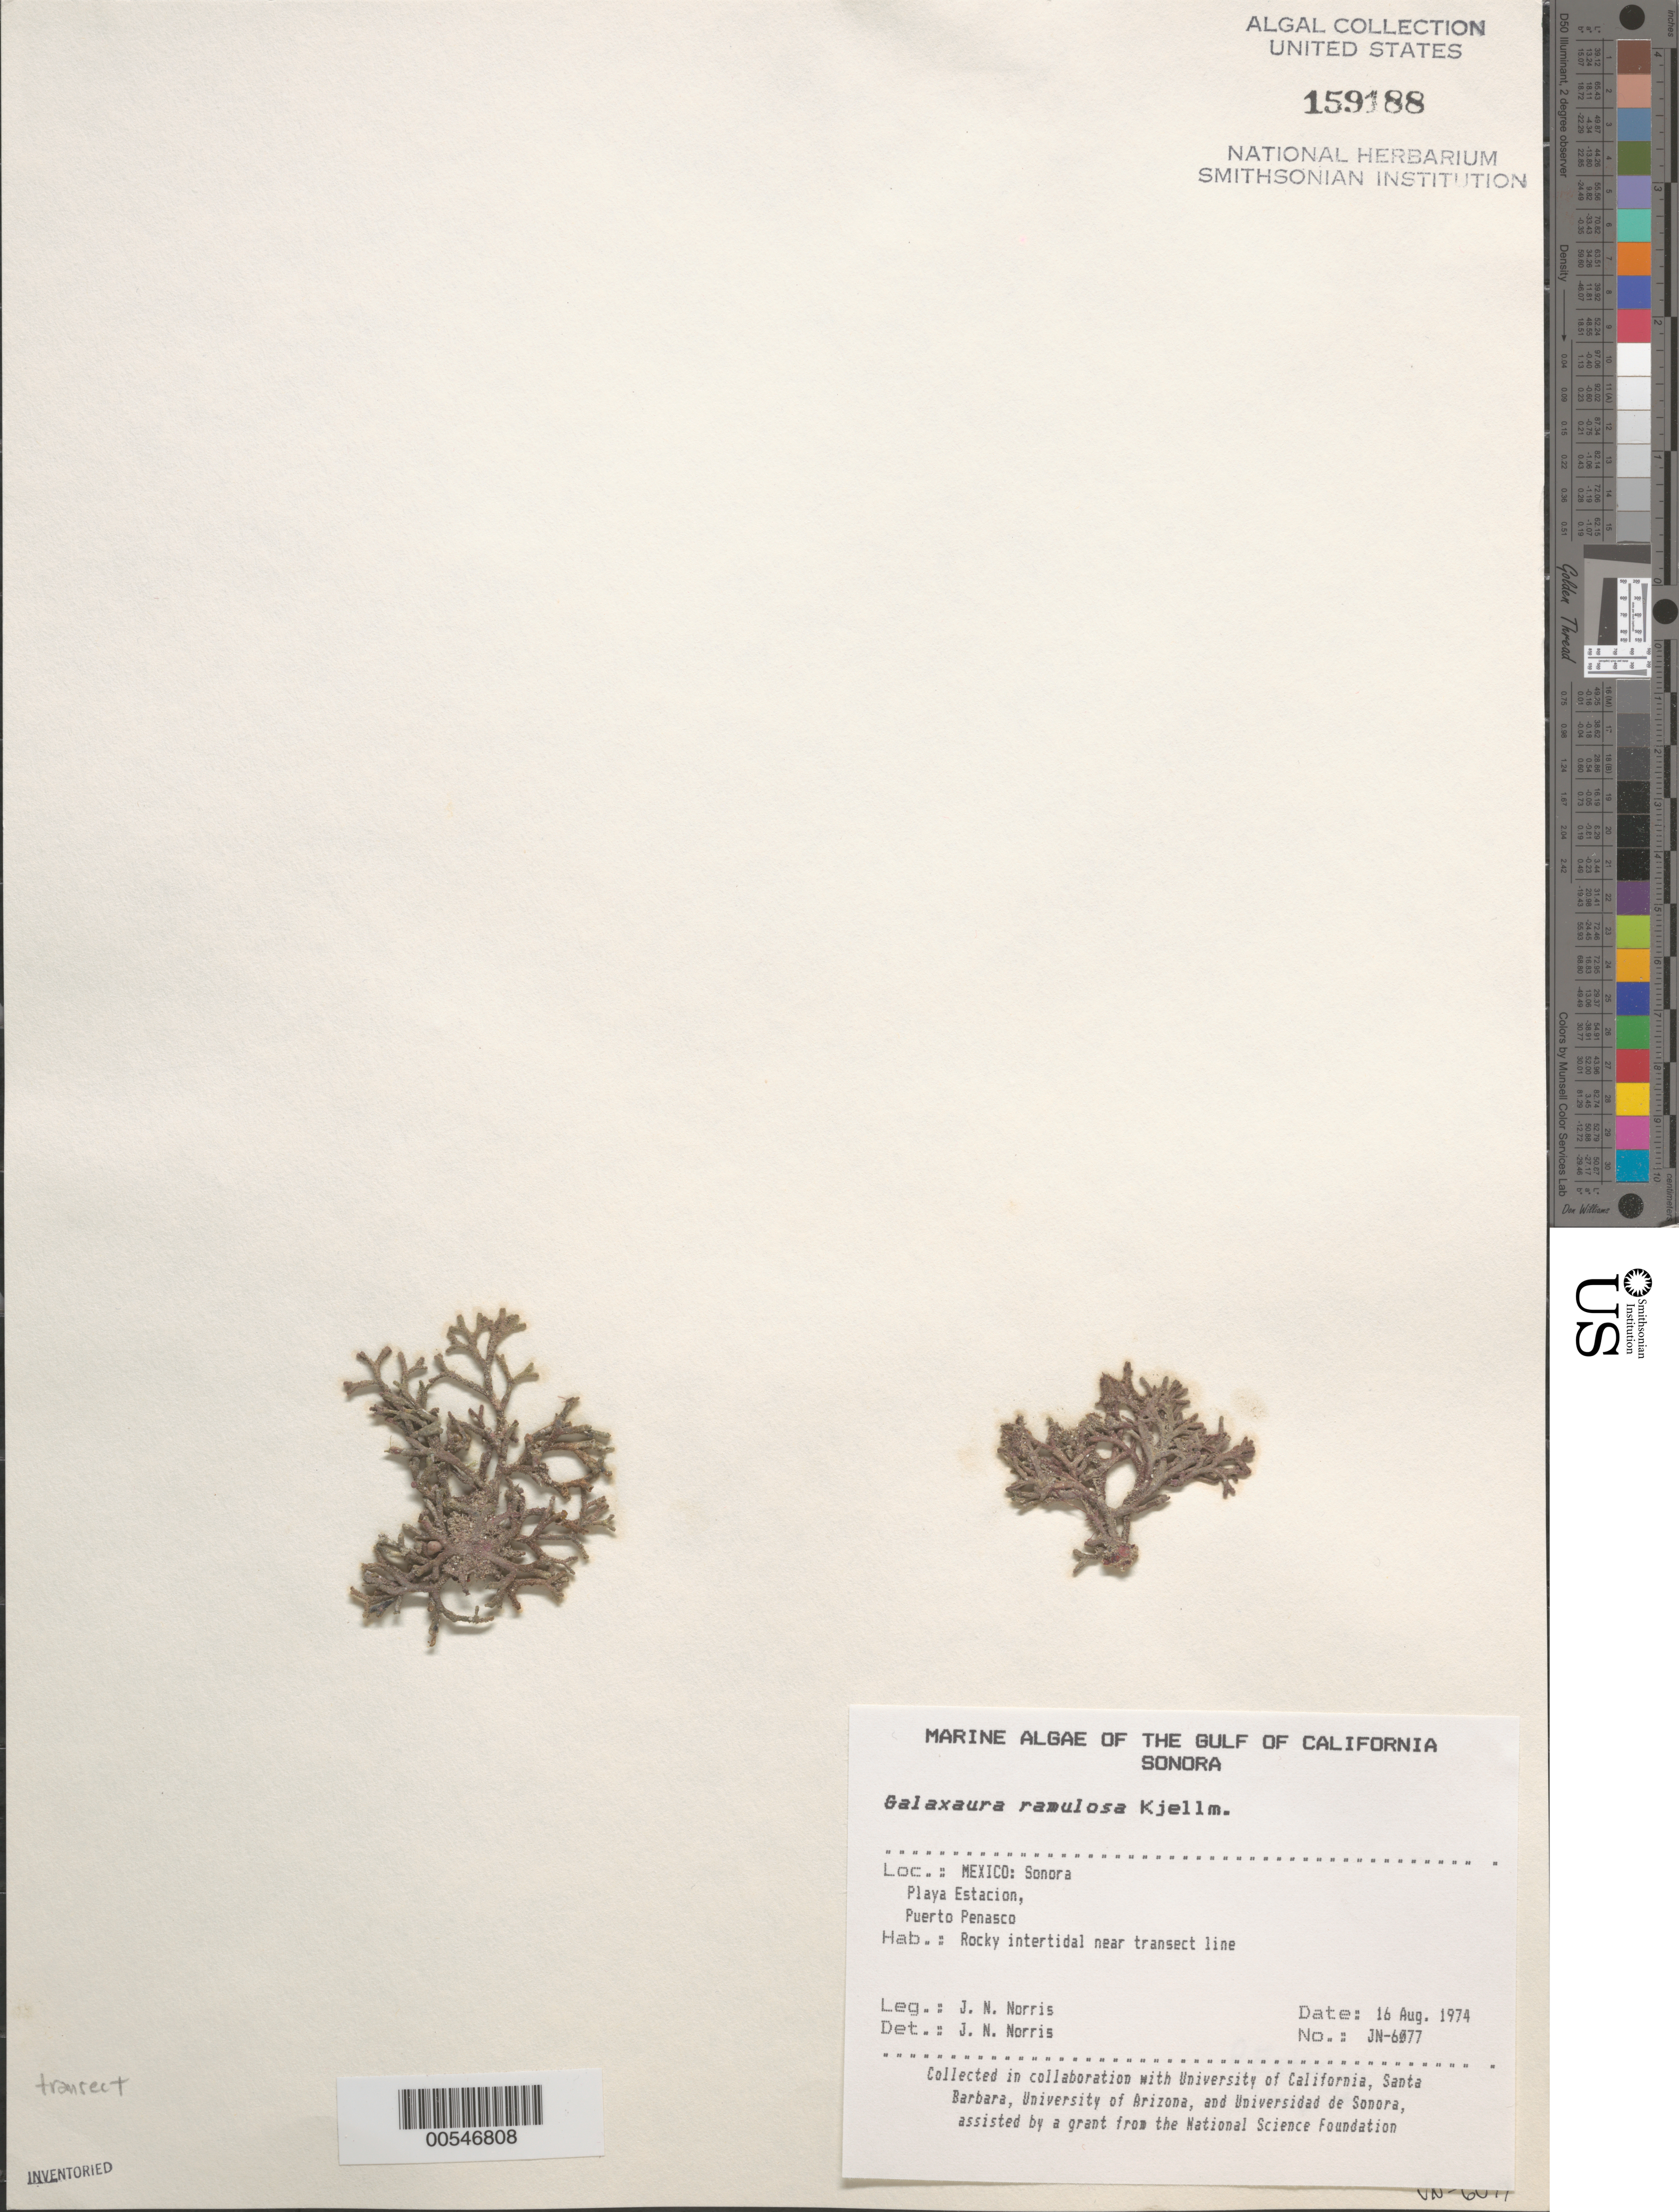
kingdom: Plantae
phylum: Rhodophyta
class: Florideophyceae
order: Nemaliales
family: Galaxauraceae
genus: Galaxaura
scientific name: Galaxaura rugosa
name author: (Ellis & Sol.) J.V.Lamouroux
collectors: J. N. Norris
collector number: JN-6077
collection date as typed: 16 Aug 1974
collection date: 1974-08-16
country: Mexico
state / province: Sonora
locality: Playa Estacion, Puerto Penasco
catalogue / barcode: US 159188